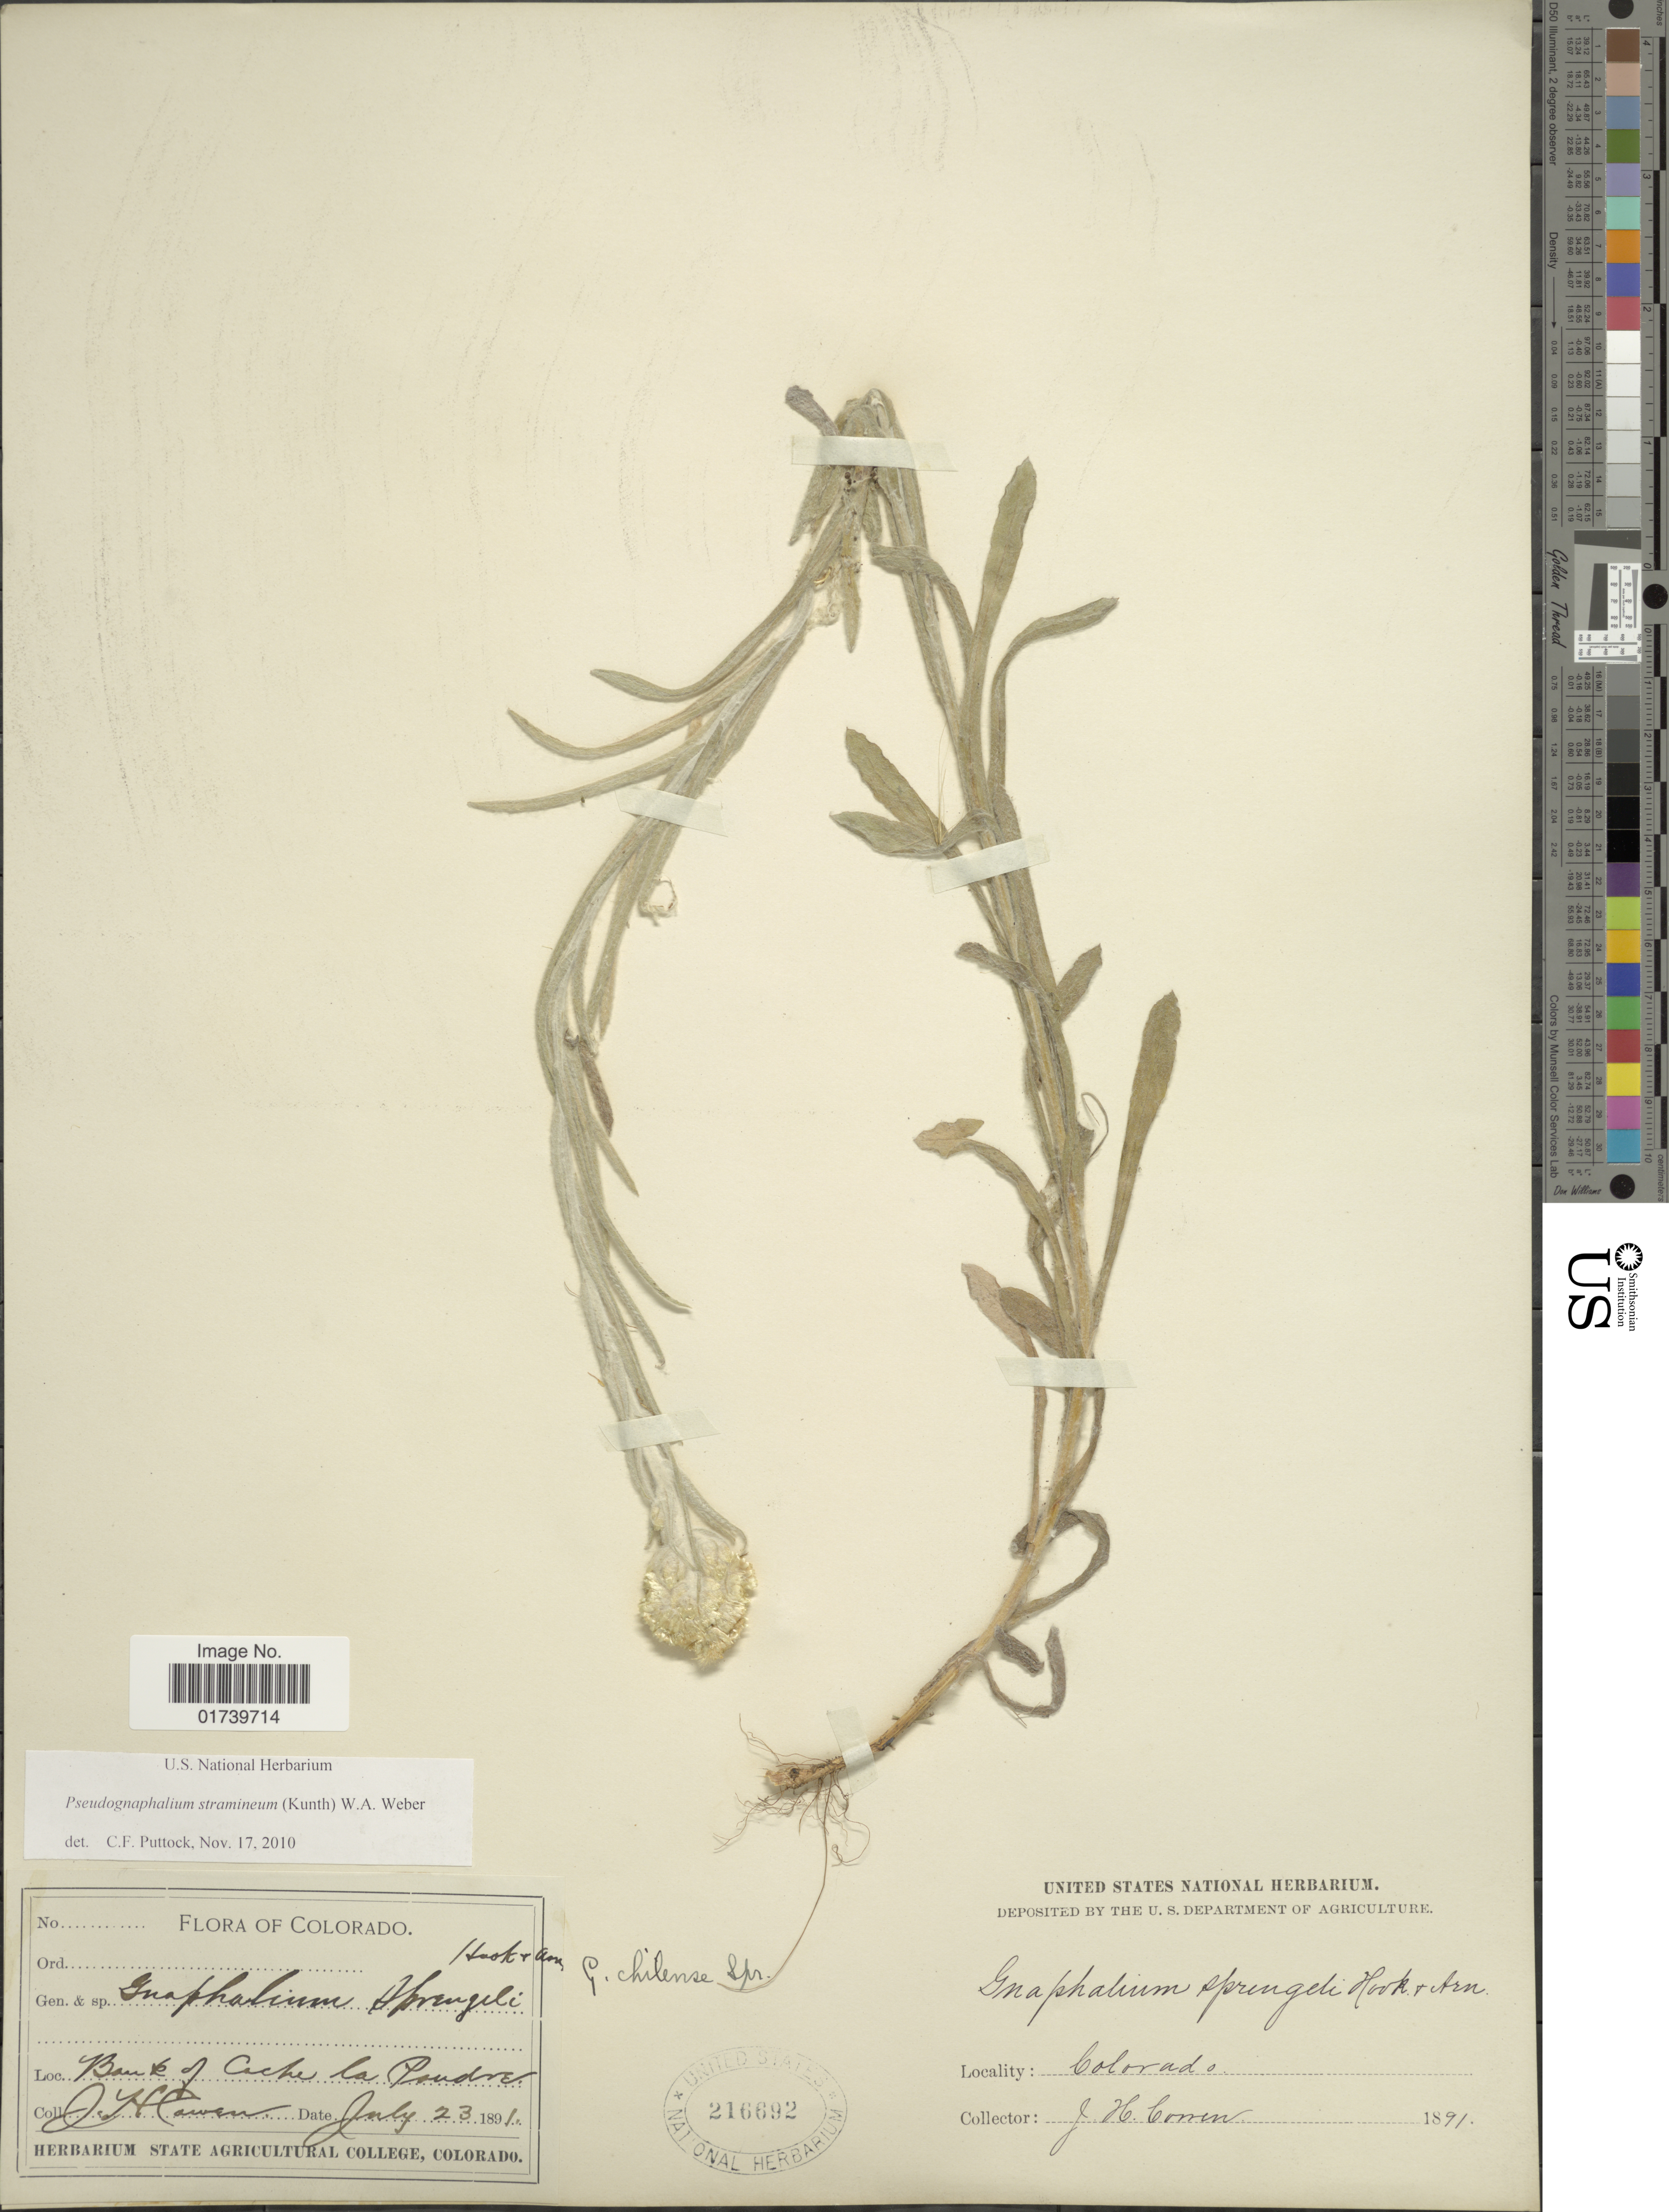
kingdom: Plantae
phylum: Tracheophyta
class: Magnoliopsida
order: Asterales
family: Asteraceae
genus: Pseudognaphalium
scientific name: Pseudognaphalium stramineum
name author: (Kunth) Anderb.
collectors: J. Corven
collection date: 1891-07-23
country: United States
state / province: Colorado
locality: Banks of Cache la Poudre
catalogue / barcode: US 216692